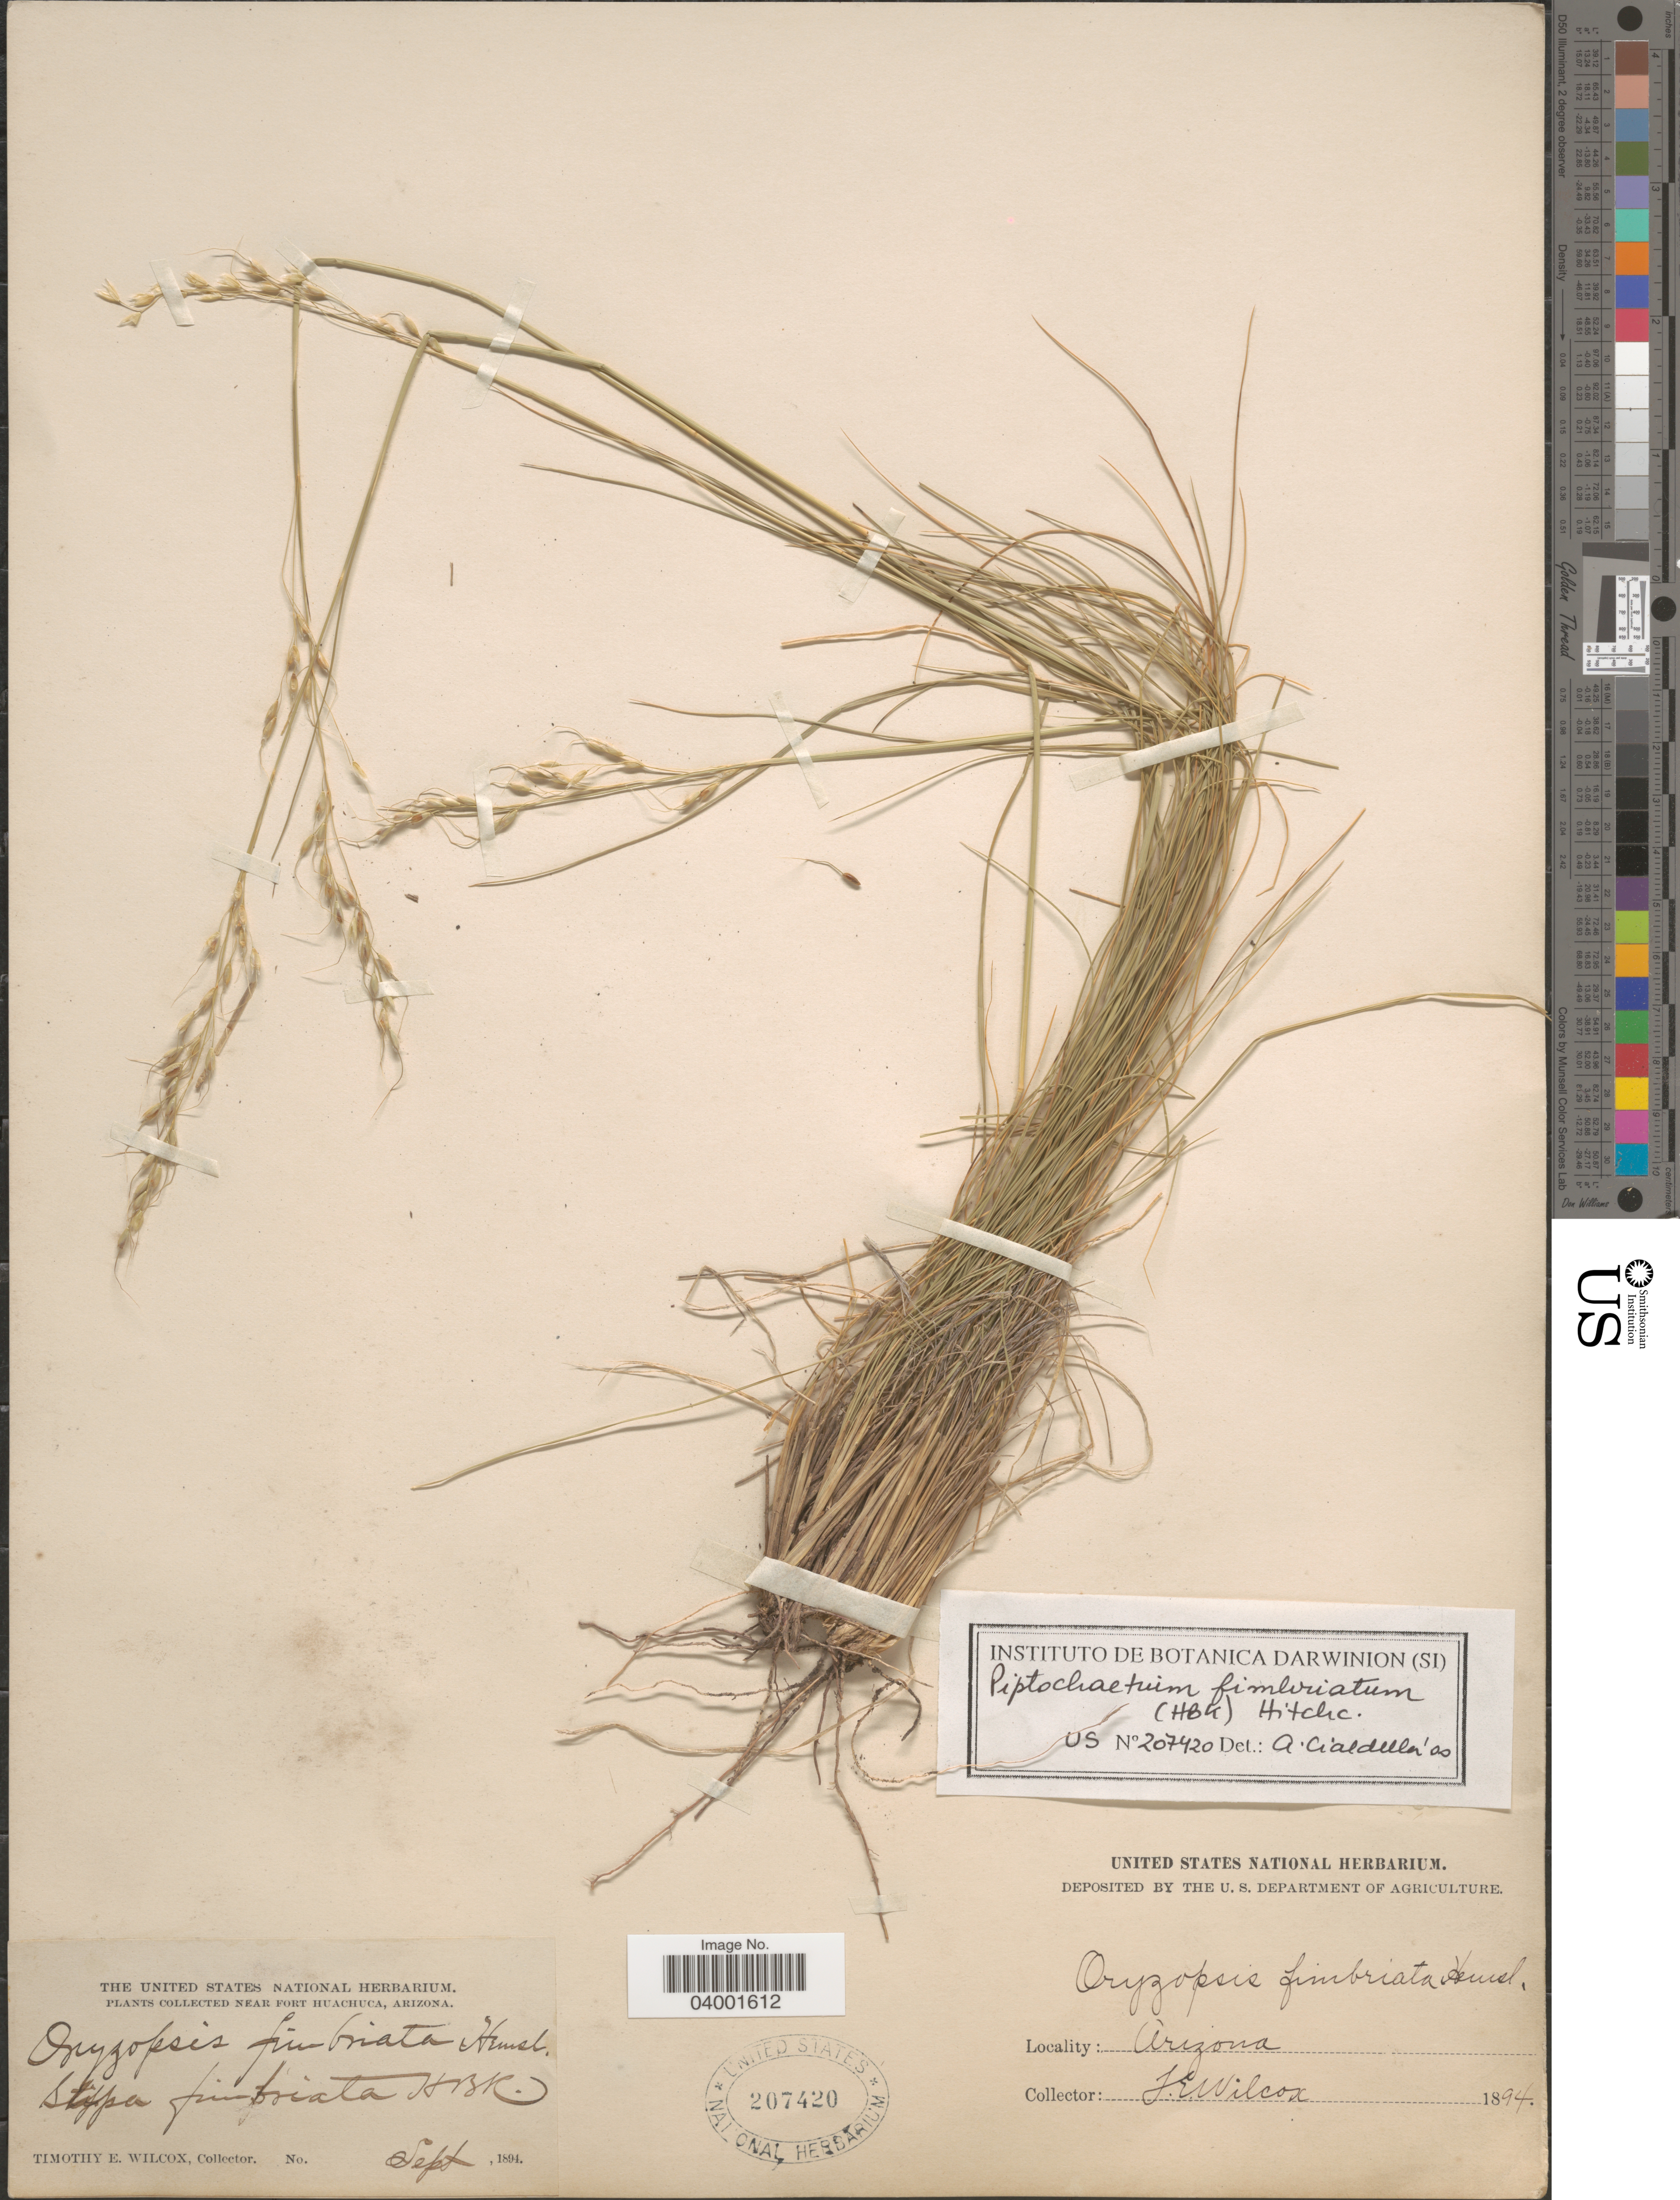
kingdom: Plantae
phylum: Tracheophyta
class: Liliopsida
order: Poales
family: Poaceae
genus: Piptochaetium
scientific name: Piptochaetium fimbriatum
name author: (Kunth) Hitchc.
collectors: T. E. Wilcox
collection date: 1894-09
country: United States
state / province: Arizona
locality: Near Fort Huachuca.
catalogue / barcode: US 207420